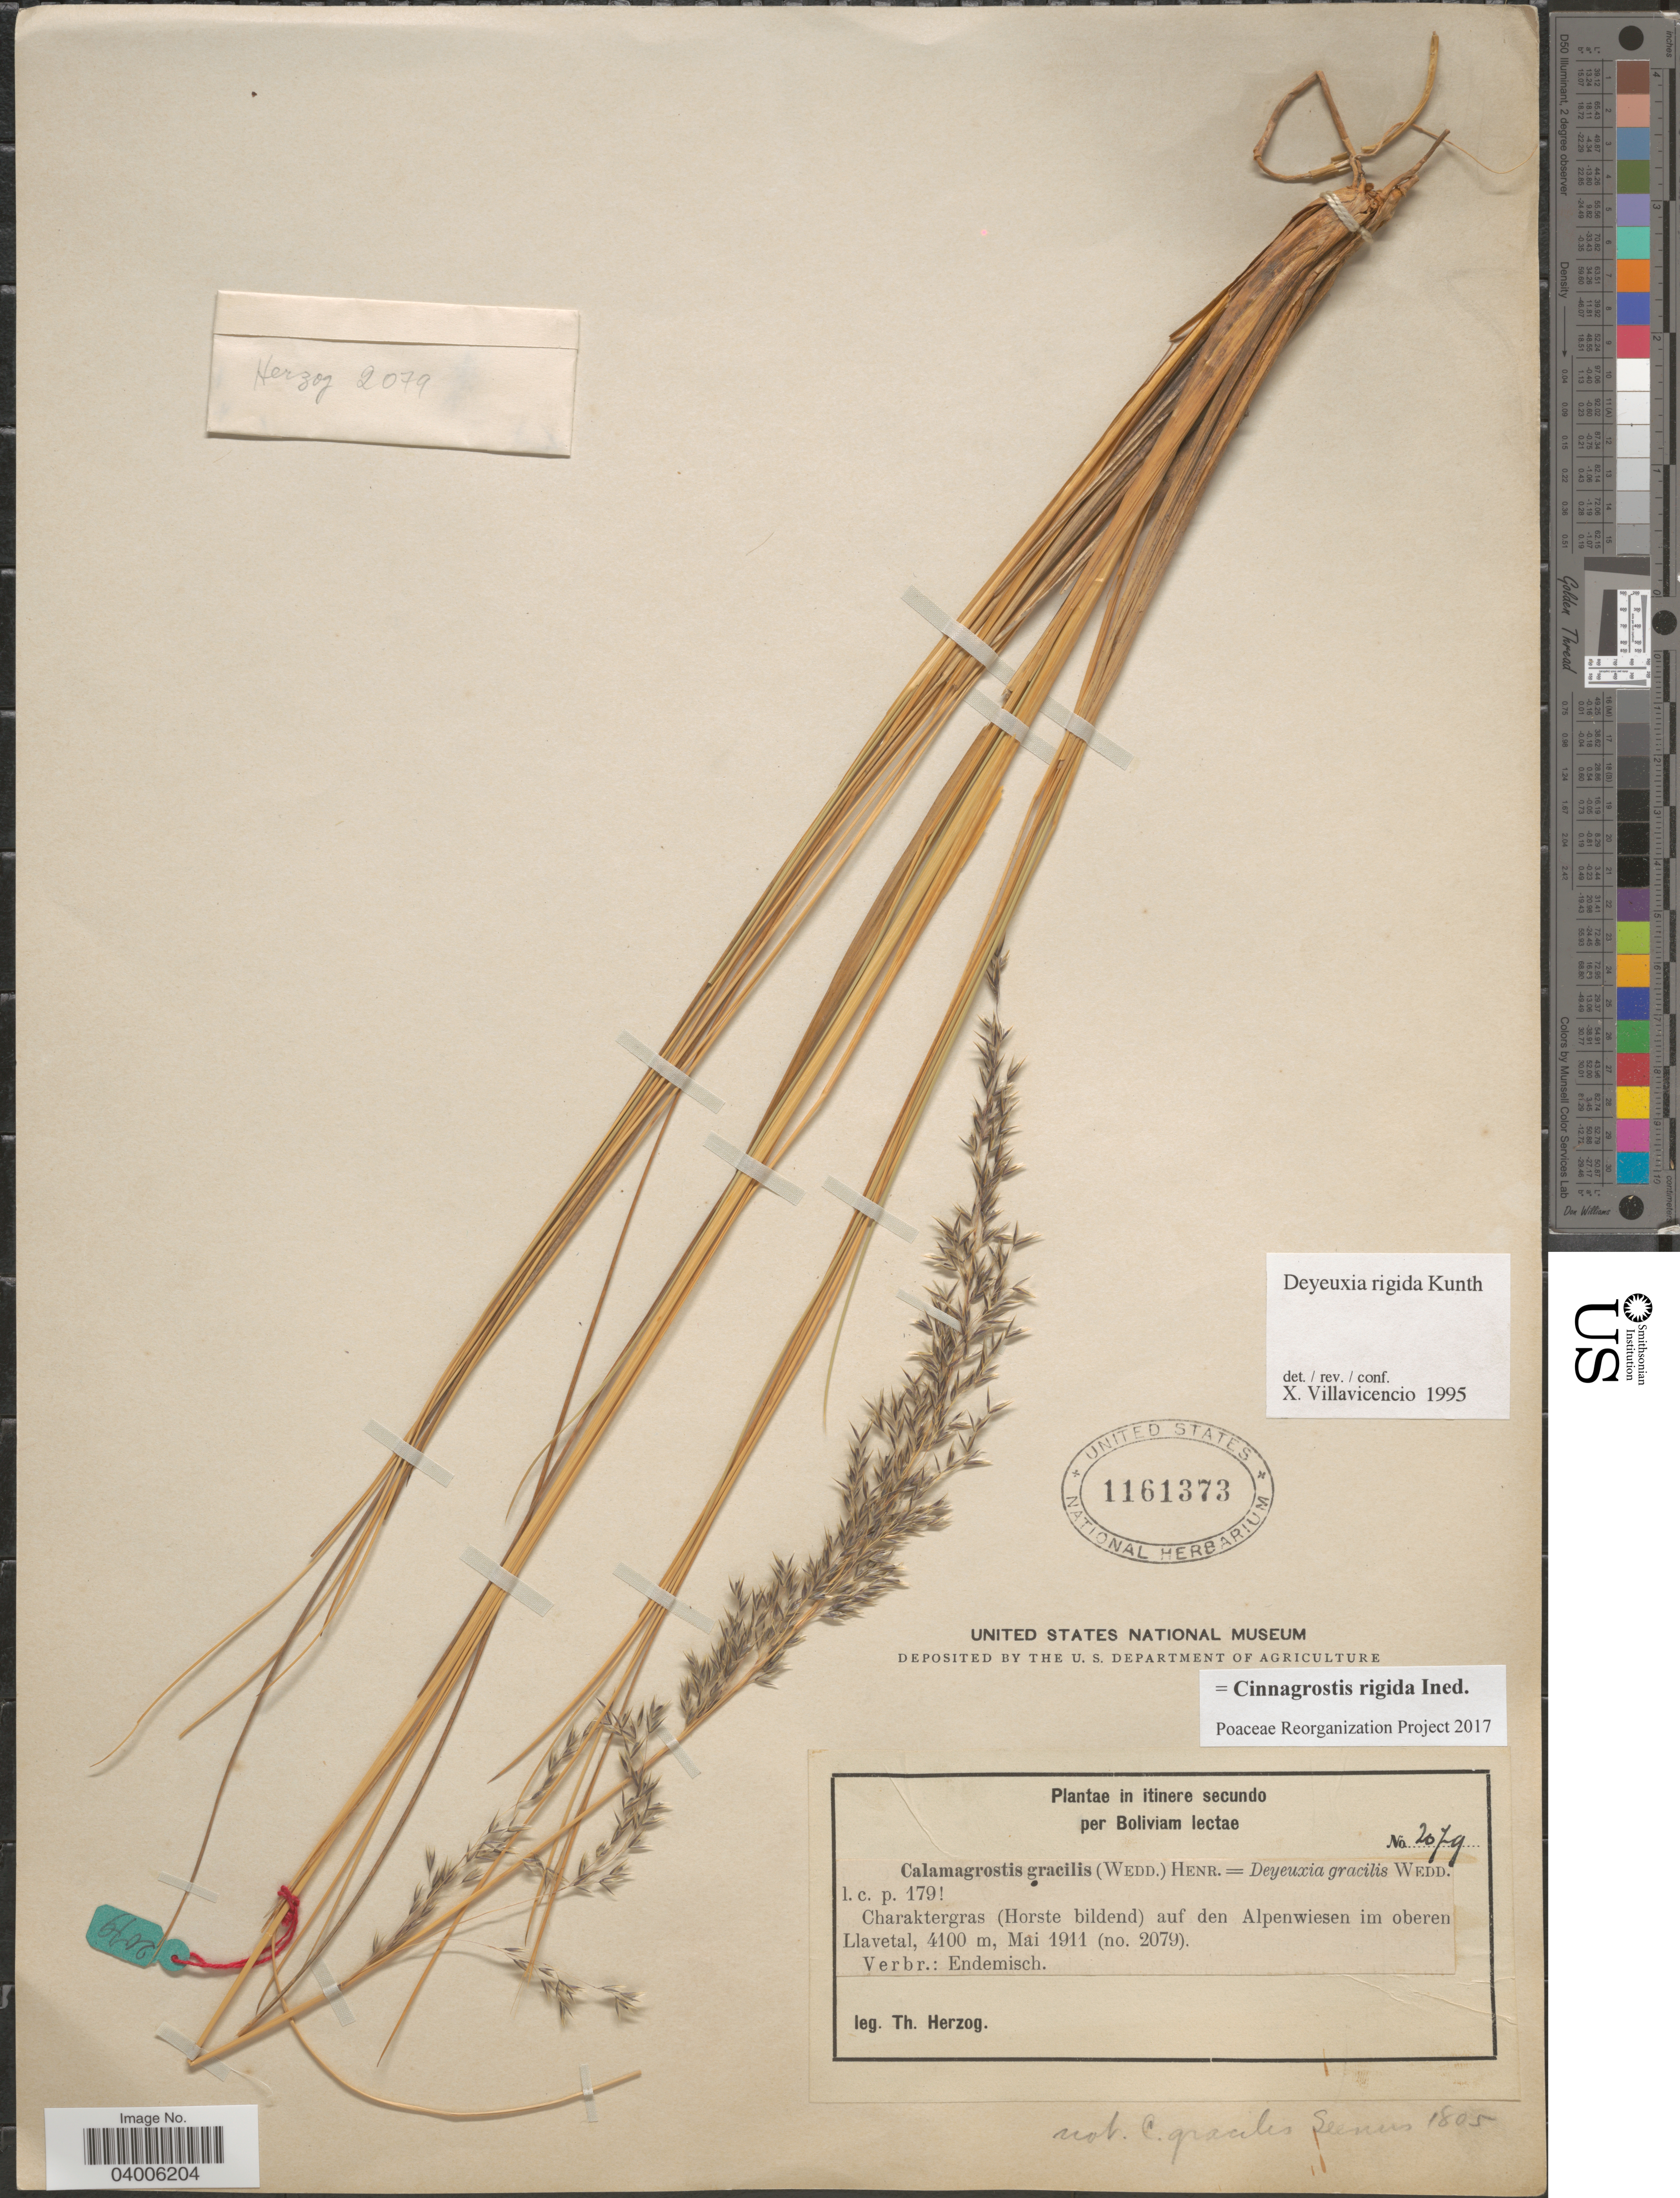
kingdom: Plantae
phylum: Tracheophyta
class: Liliopsida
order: Poales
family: Poaceae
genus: Cinnagrostis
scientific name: Cinnagrostis rigida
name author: (Kunth) P.M. Peterson et al.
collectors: T. Herzog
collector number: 2079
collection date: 1911-05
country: Bolivia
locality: Charaktergras (Horste bildend) auf den Alpenwiesen im oberen Llavetal.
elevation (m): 4100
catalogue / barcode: US 1161373